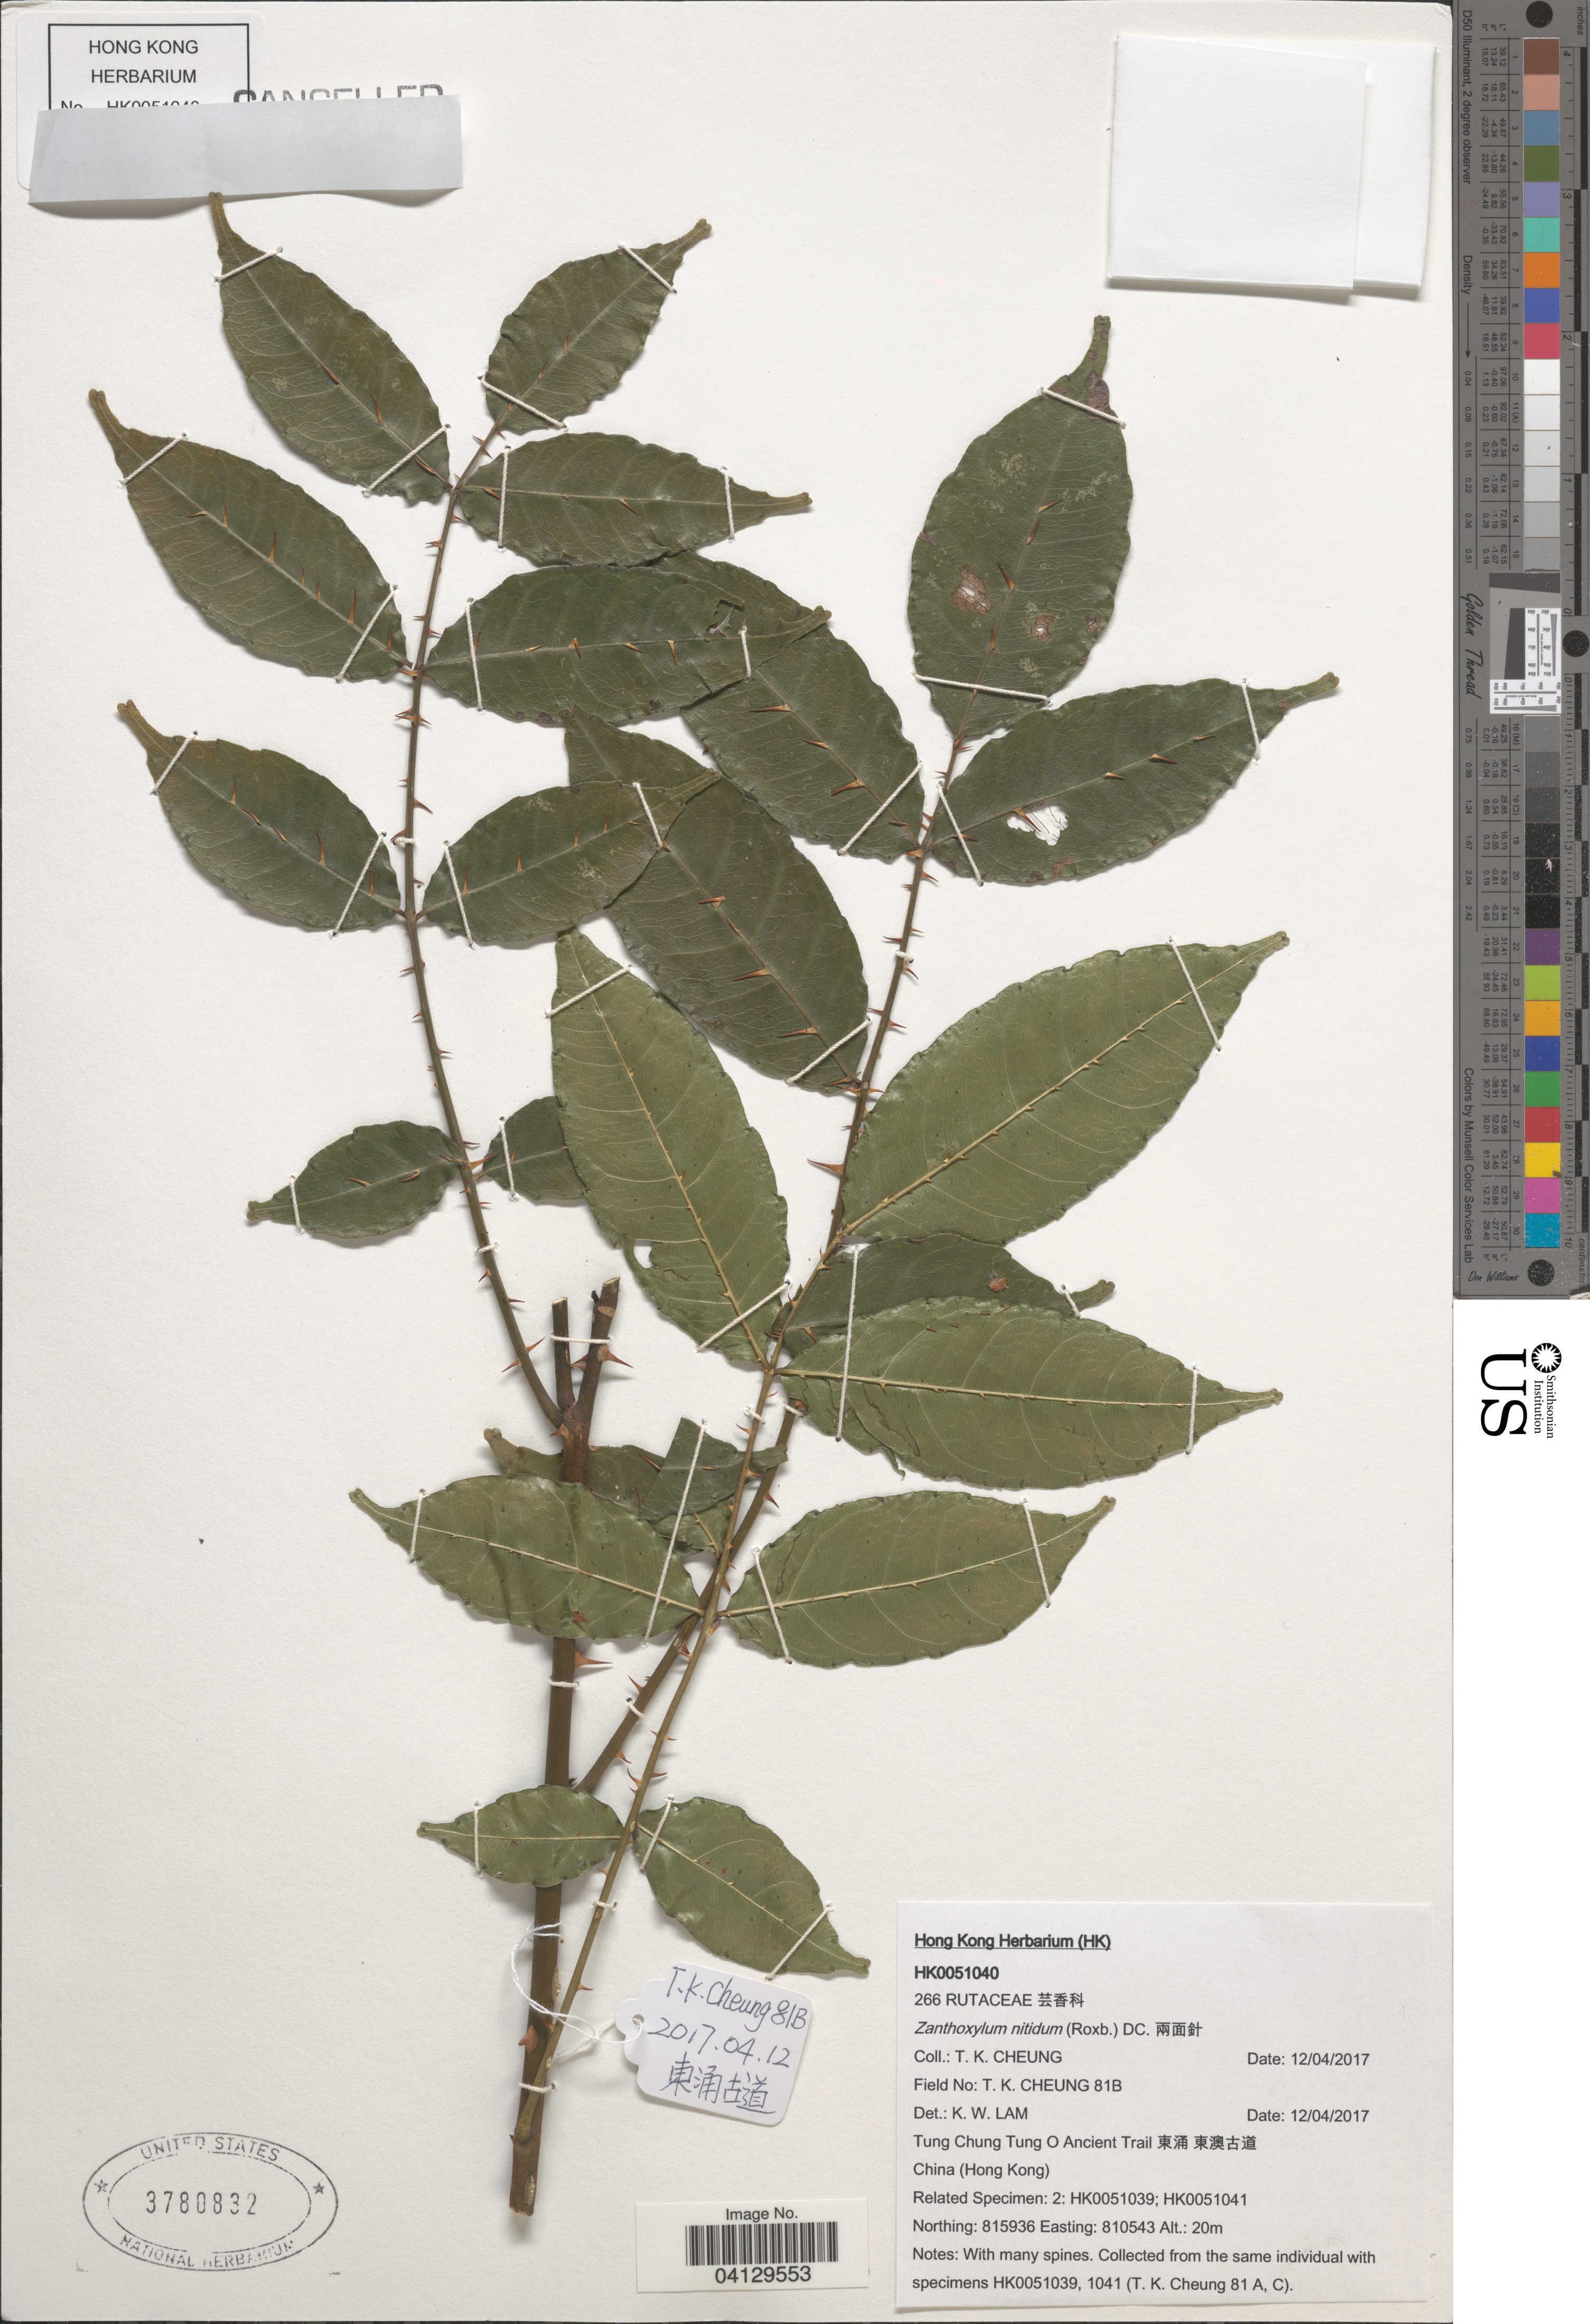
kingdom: Plantae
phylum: Tracheophyta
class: Magnoliopsida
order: Sapindales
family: Rutaceae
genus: Zanthoxylum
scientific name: Zanthoxylum nitidum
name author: Bunge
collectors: T. Cheung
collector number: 81B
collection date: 2017-04-12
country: China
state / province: Hong Kong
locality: Tung Chung Tung O Ancient Trail X.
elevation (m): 20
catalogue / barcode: US 3780832